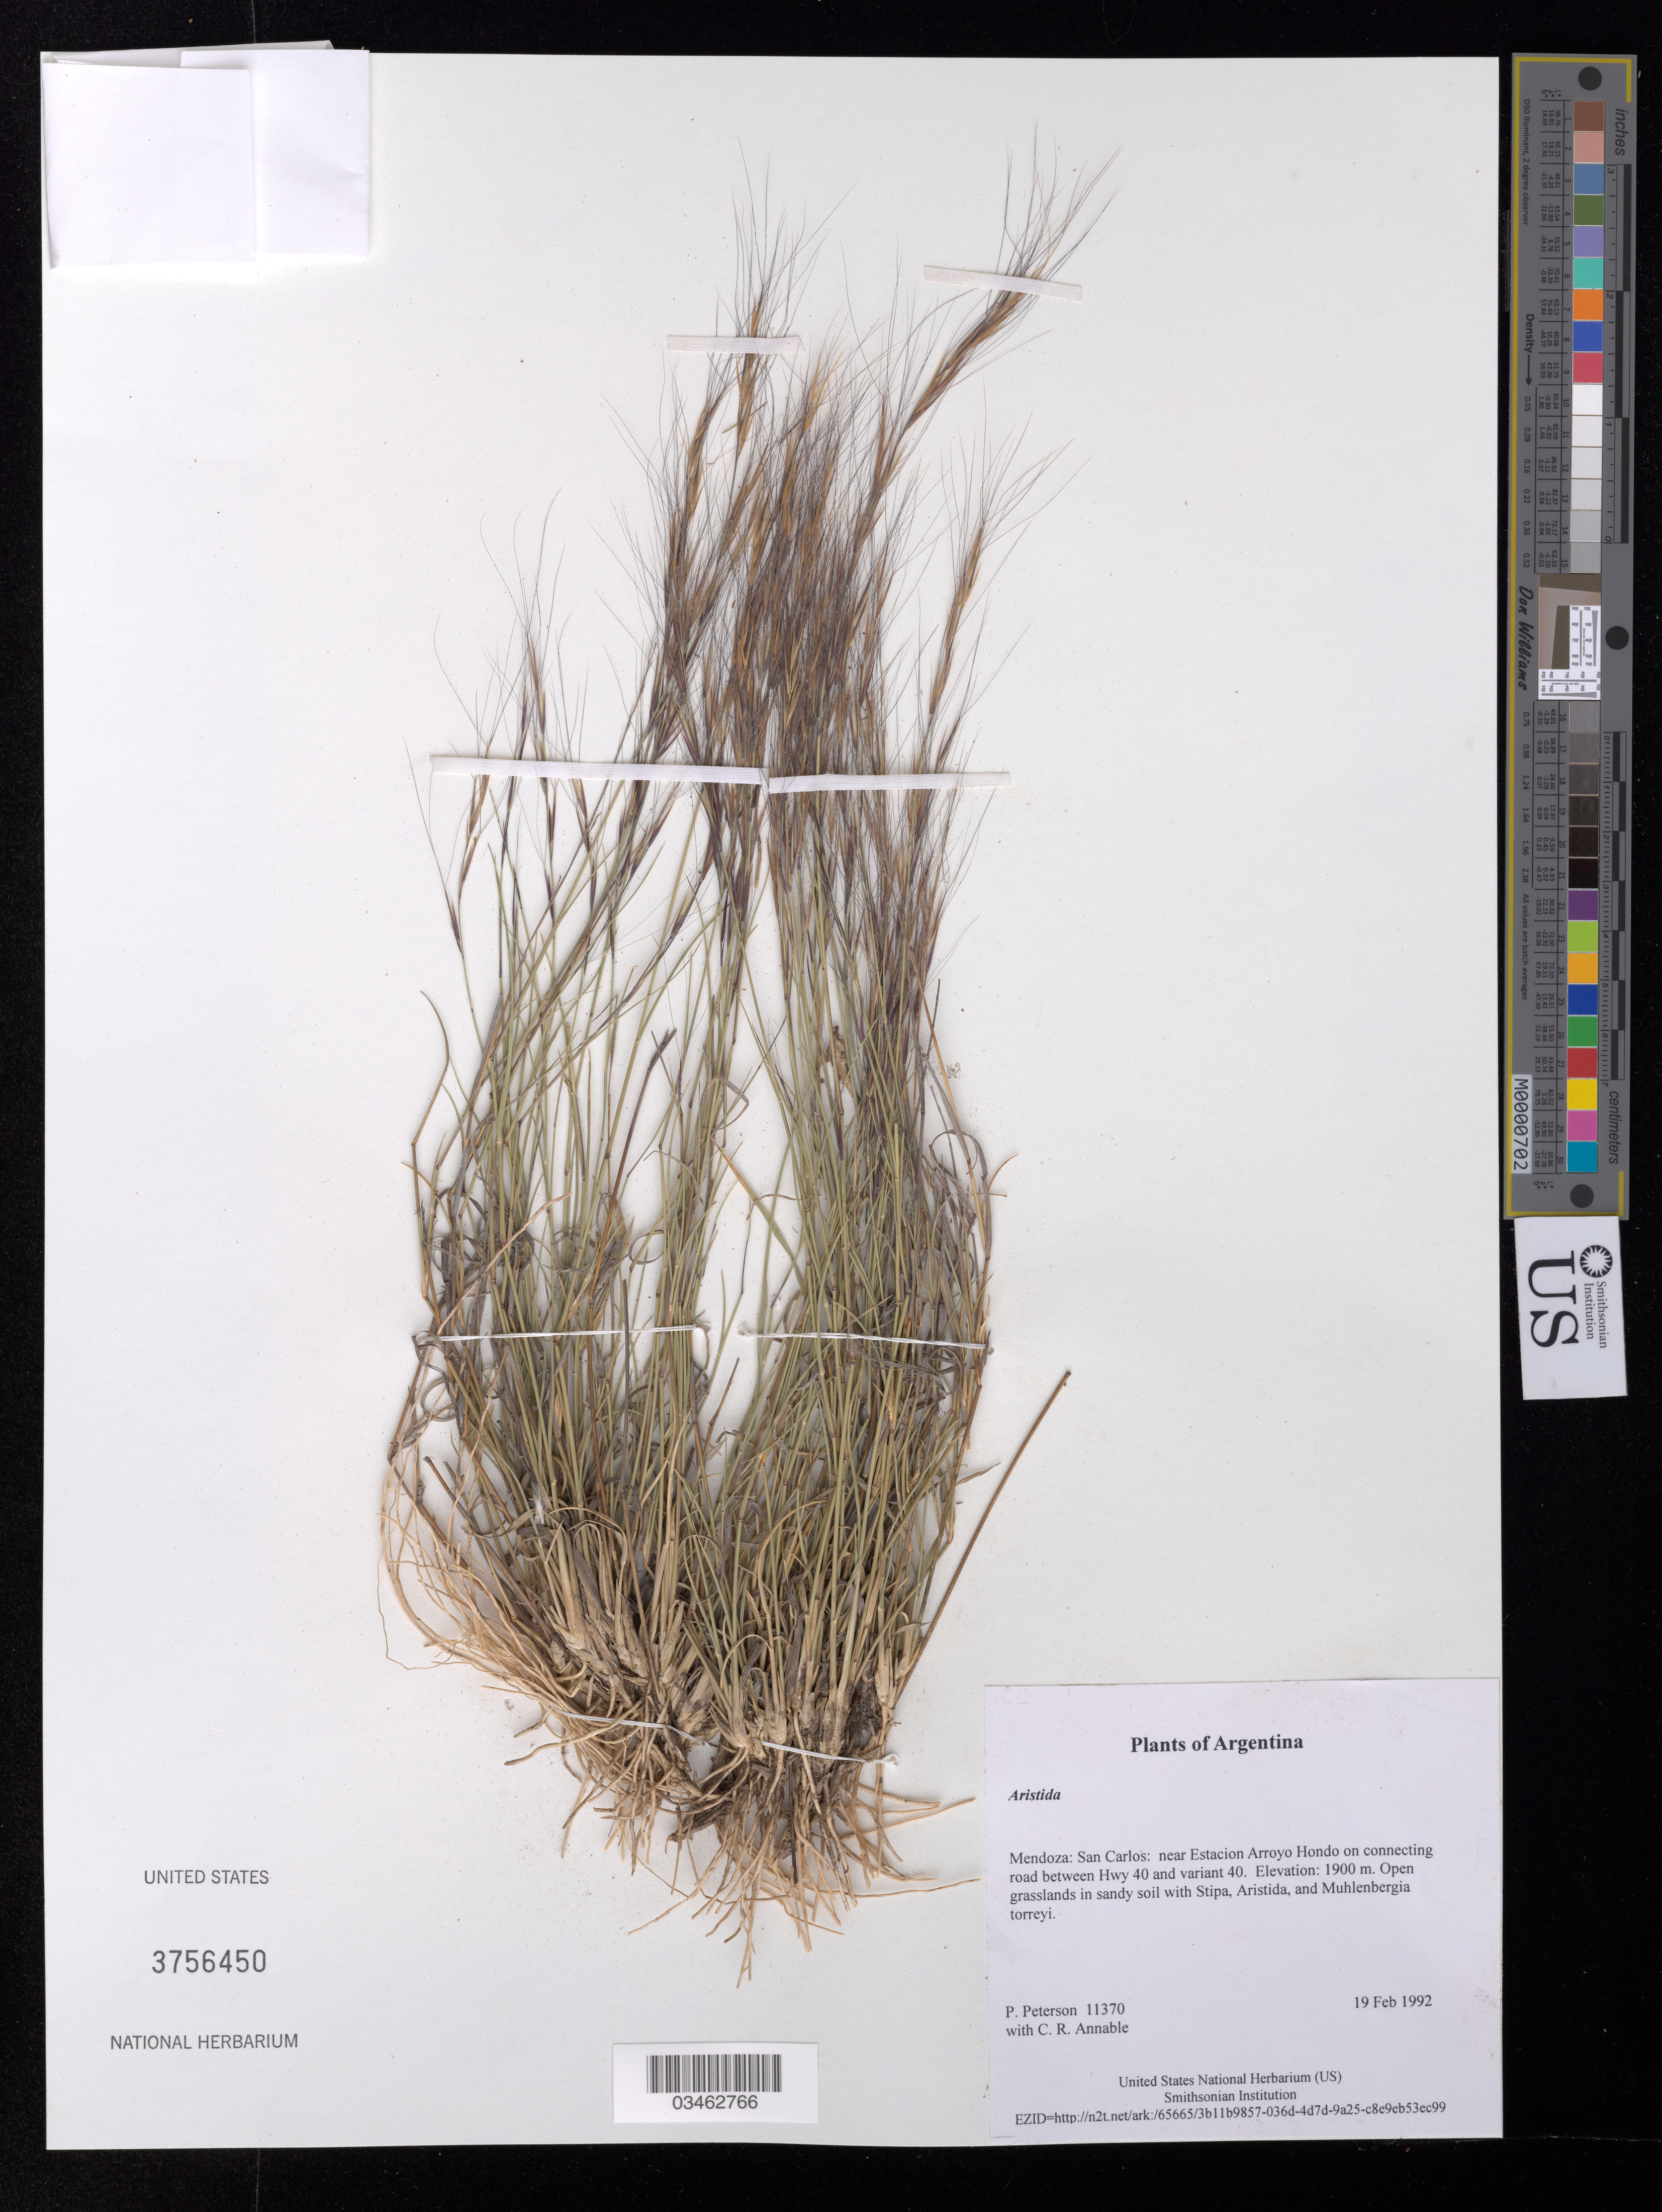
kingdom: Plantae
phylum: Tracheophyta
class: Liliopsida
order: Poales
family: Poaceae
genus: Aristida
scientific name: Aristida sp.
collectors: P. M. Peterson & C. R. Annable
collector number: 11370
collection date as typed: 19 Feb 1992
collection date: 1992-02-19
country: Argentina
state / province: Mendoza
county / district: San Carlos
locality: near Estacion Arroyo Hondo on connecting road between Hwy 40 and variant 40.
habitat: Open grasslands in sandy soil with Stipa, Aristida, and Muhlenbergia torreyi.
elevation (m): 1900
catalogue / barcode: US 3756450